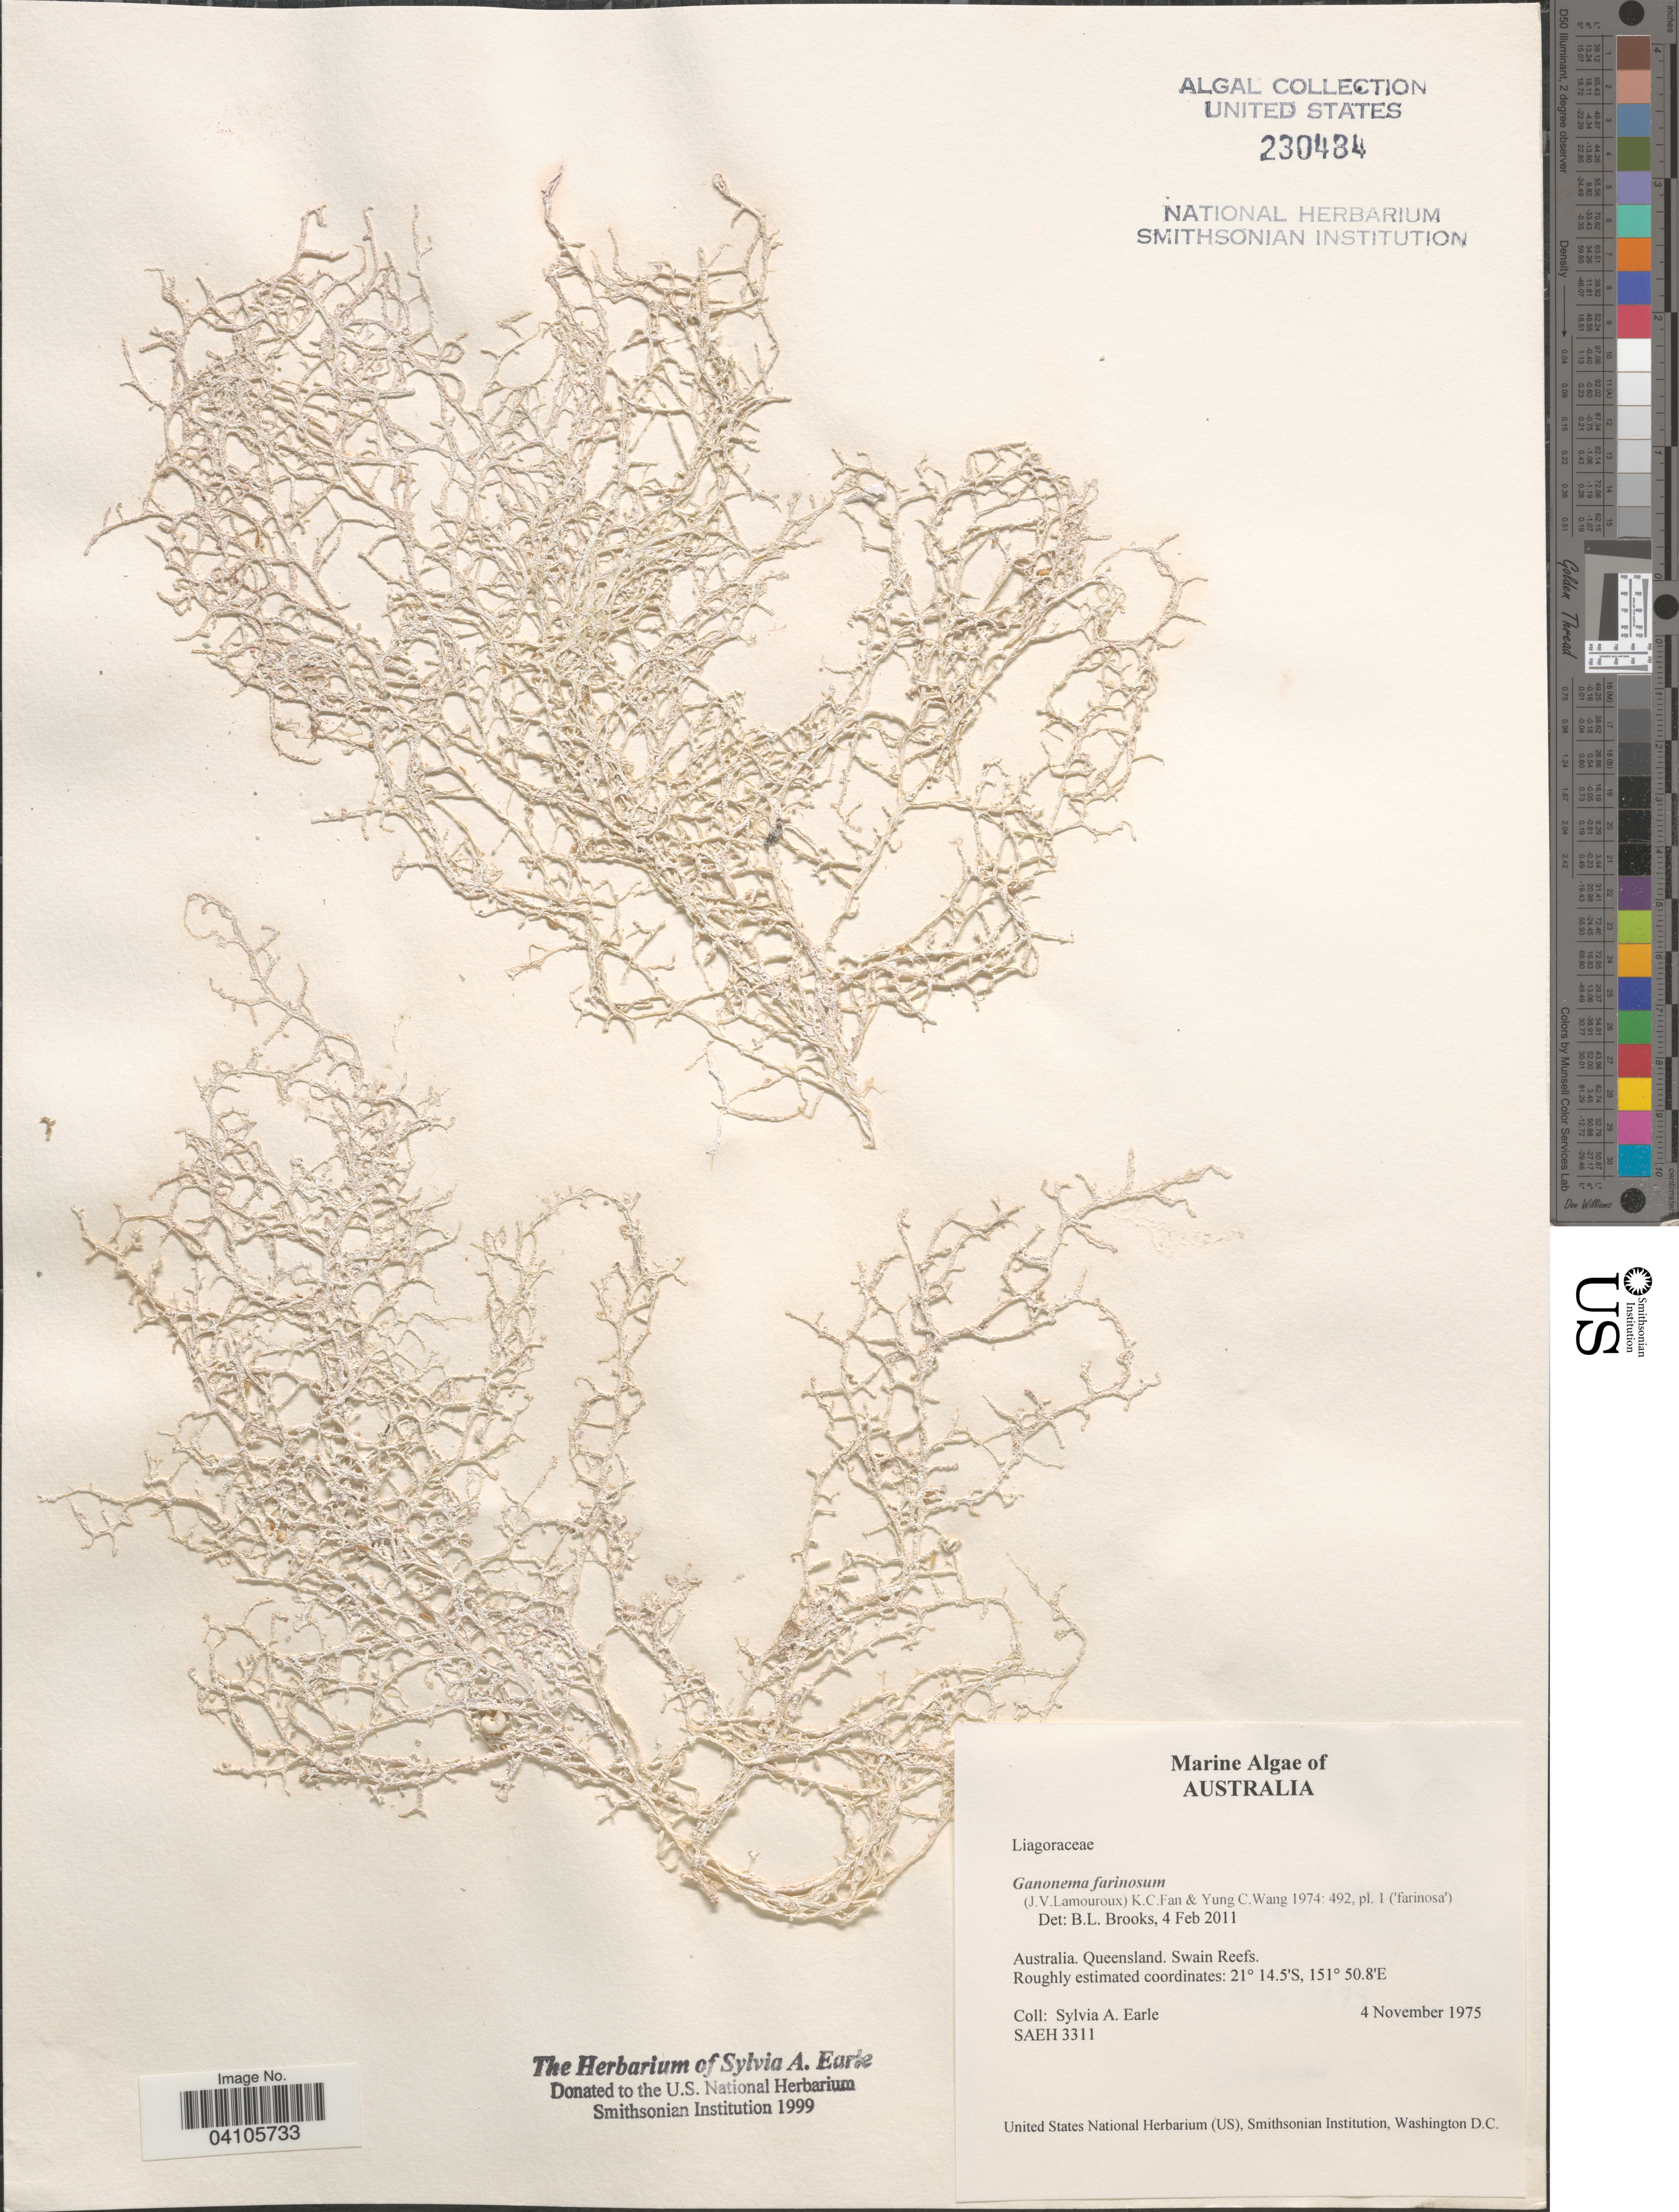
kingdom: Plantae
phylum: Rhodophyta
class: Florideophyceae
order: Nemaliales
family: Liagoraceae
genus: Ganonema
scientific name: Ganonema farinosum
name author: (J.V.Lamouroux) K.C. Fan & Yung C. Wang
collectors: S. A. Earle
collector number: SAEH3311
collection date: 1975-11-04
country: Australia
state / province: Queensland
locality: Swain Reefs.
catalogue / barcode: US 230484